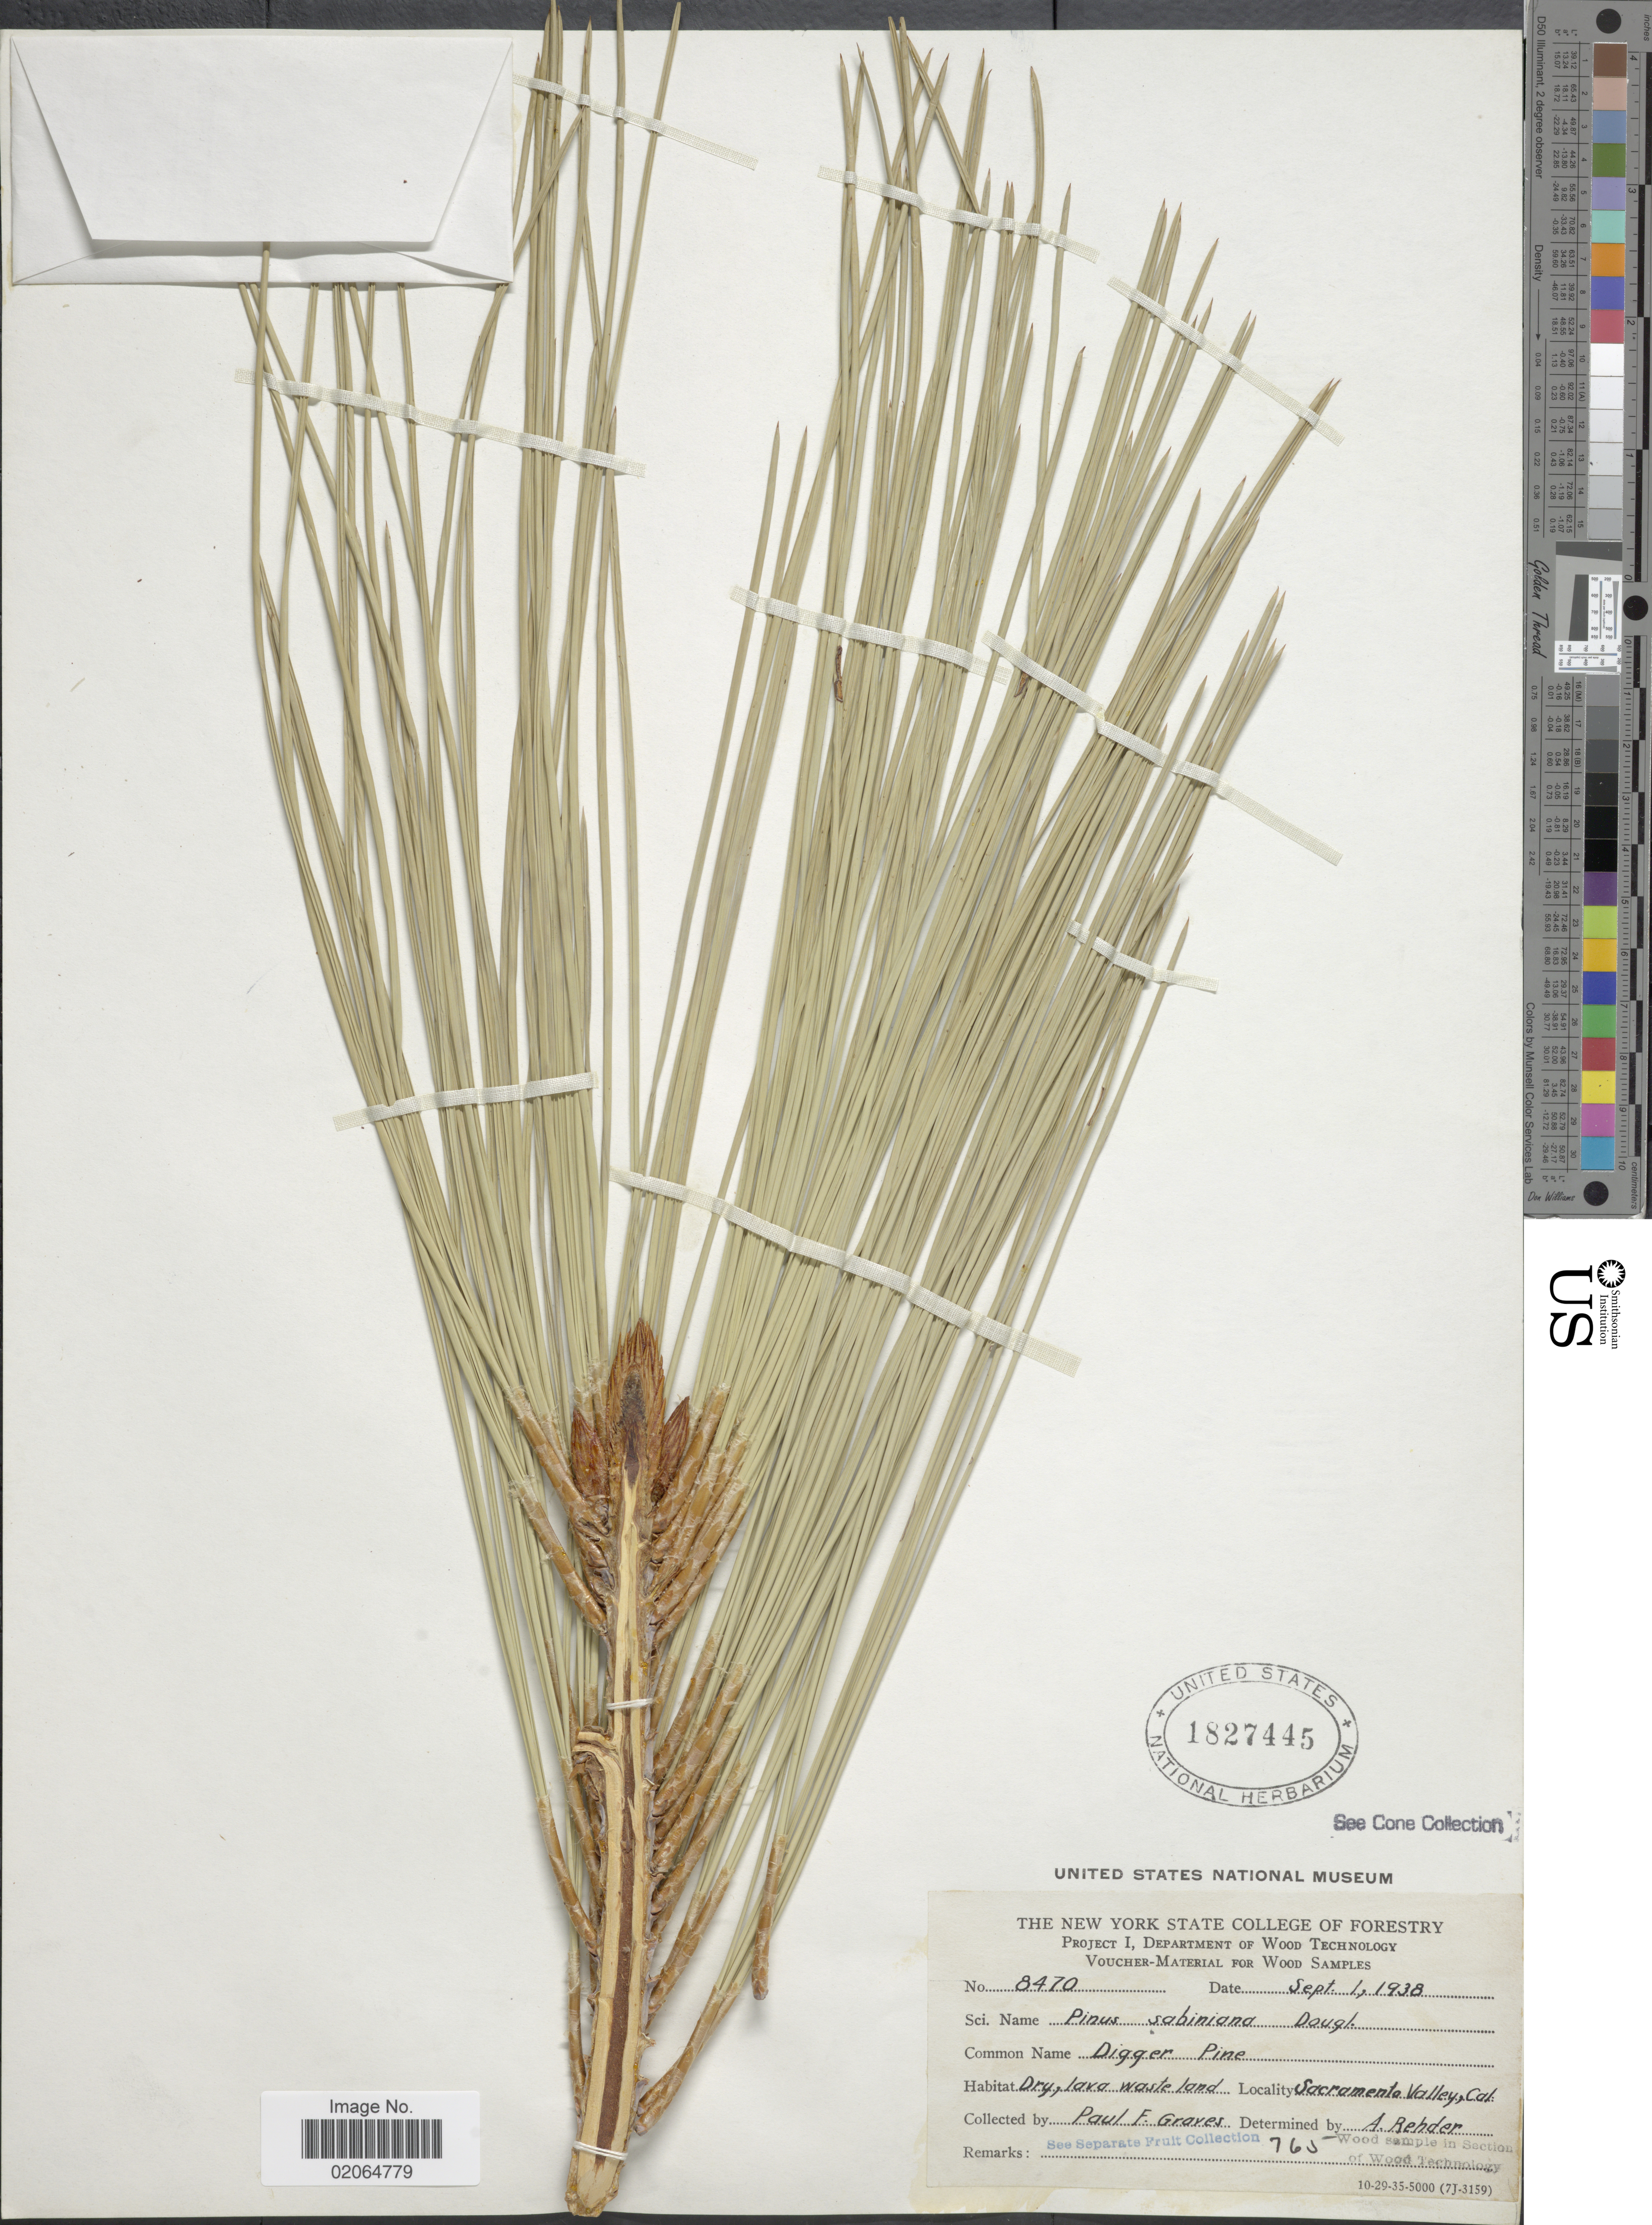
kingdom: Plantae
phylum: Tracheophyta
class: Pinopsida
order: Pinales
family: Pinaceae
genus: Pinus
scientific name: Pinus sabiniana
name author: Douglas ex D. Don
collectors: P. Graves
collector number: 8470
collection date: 1938-09-01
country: United States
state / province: California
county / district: Sacramento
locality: Sacramento Valley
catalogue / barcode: US 1827445